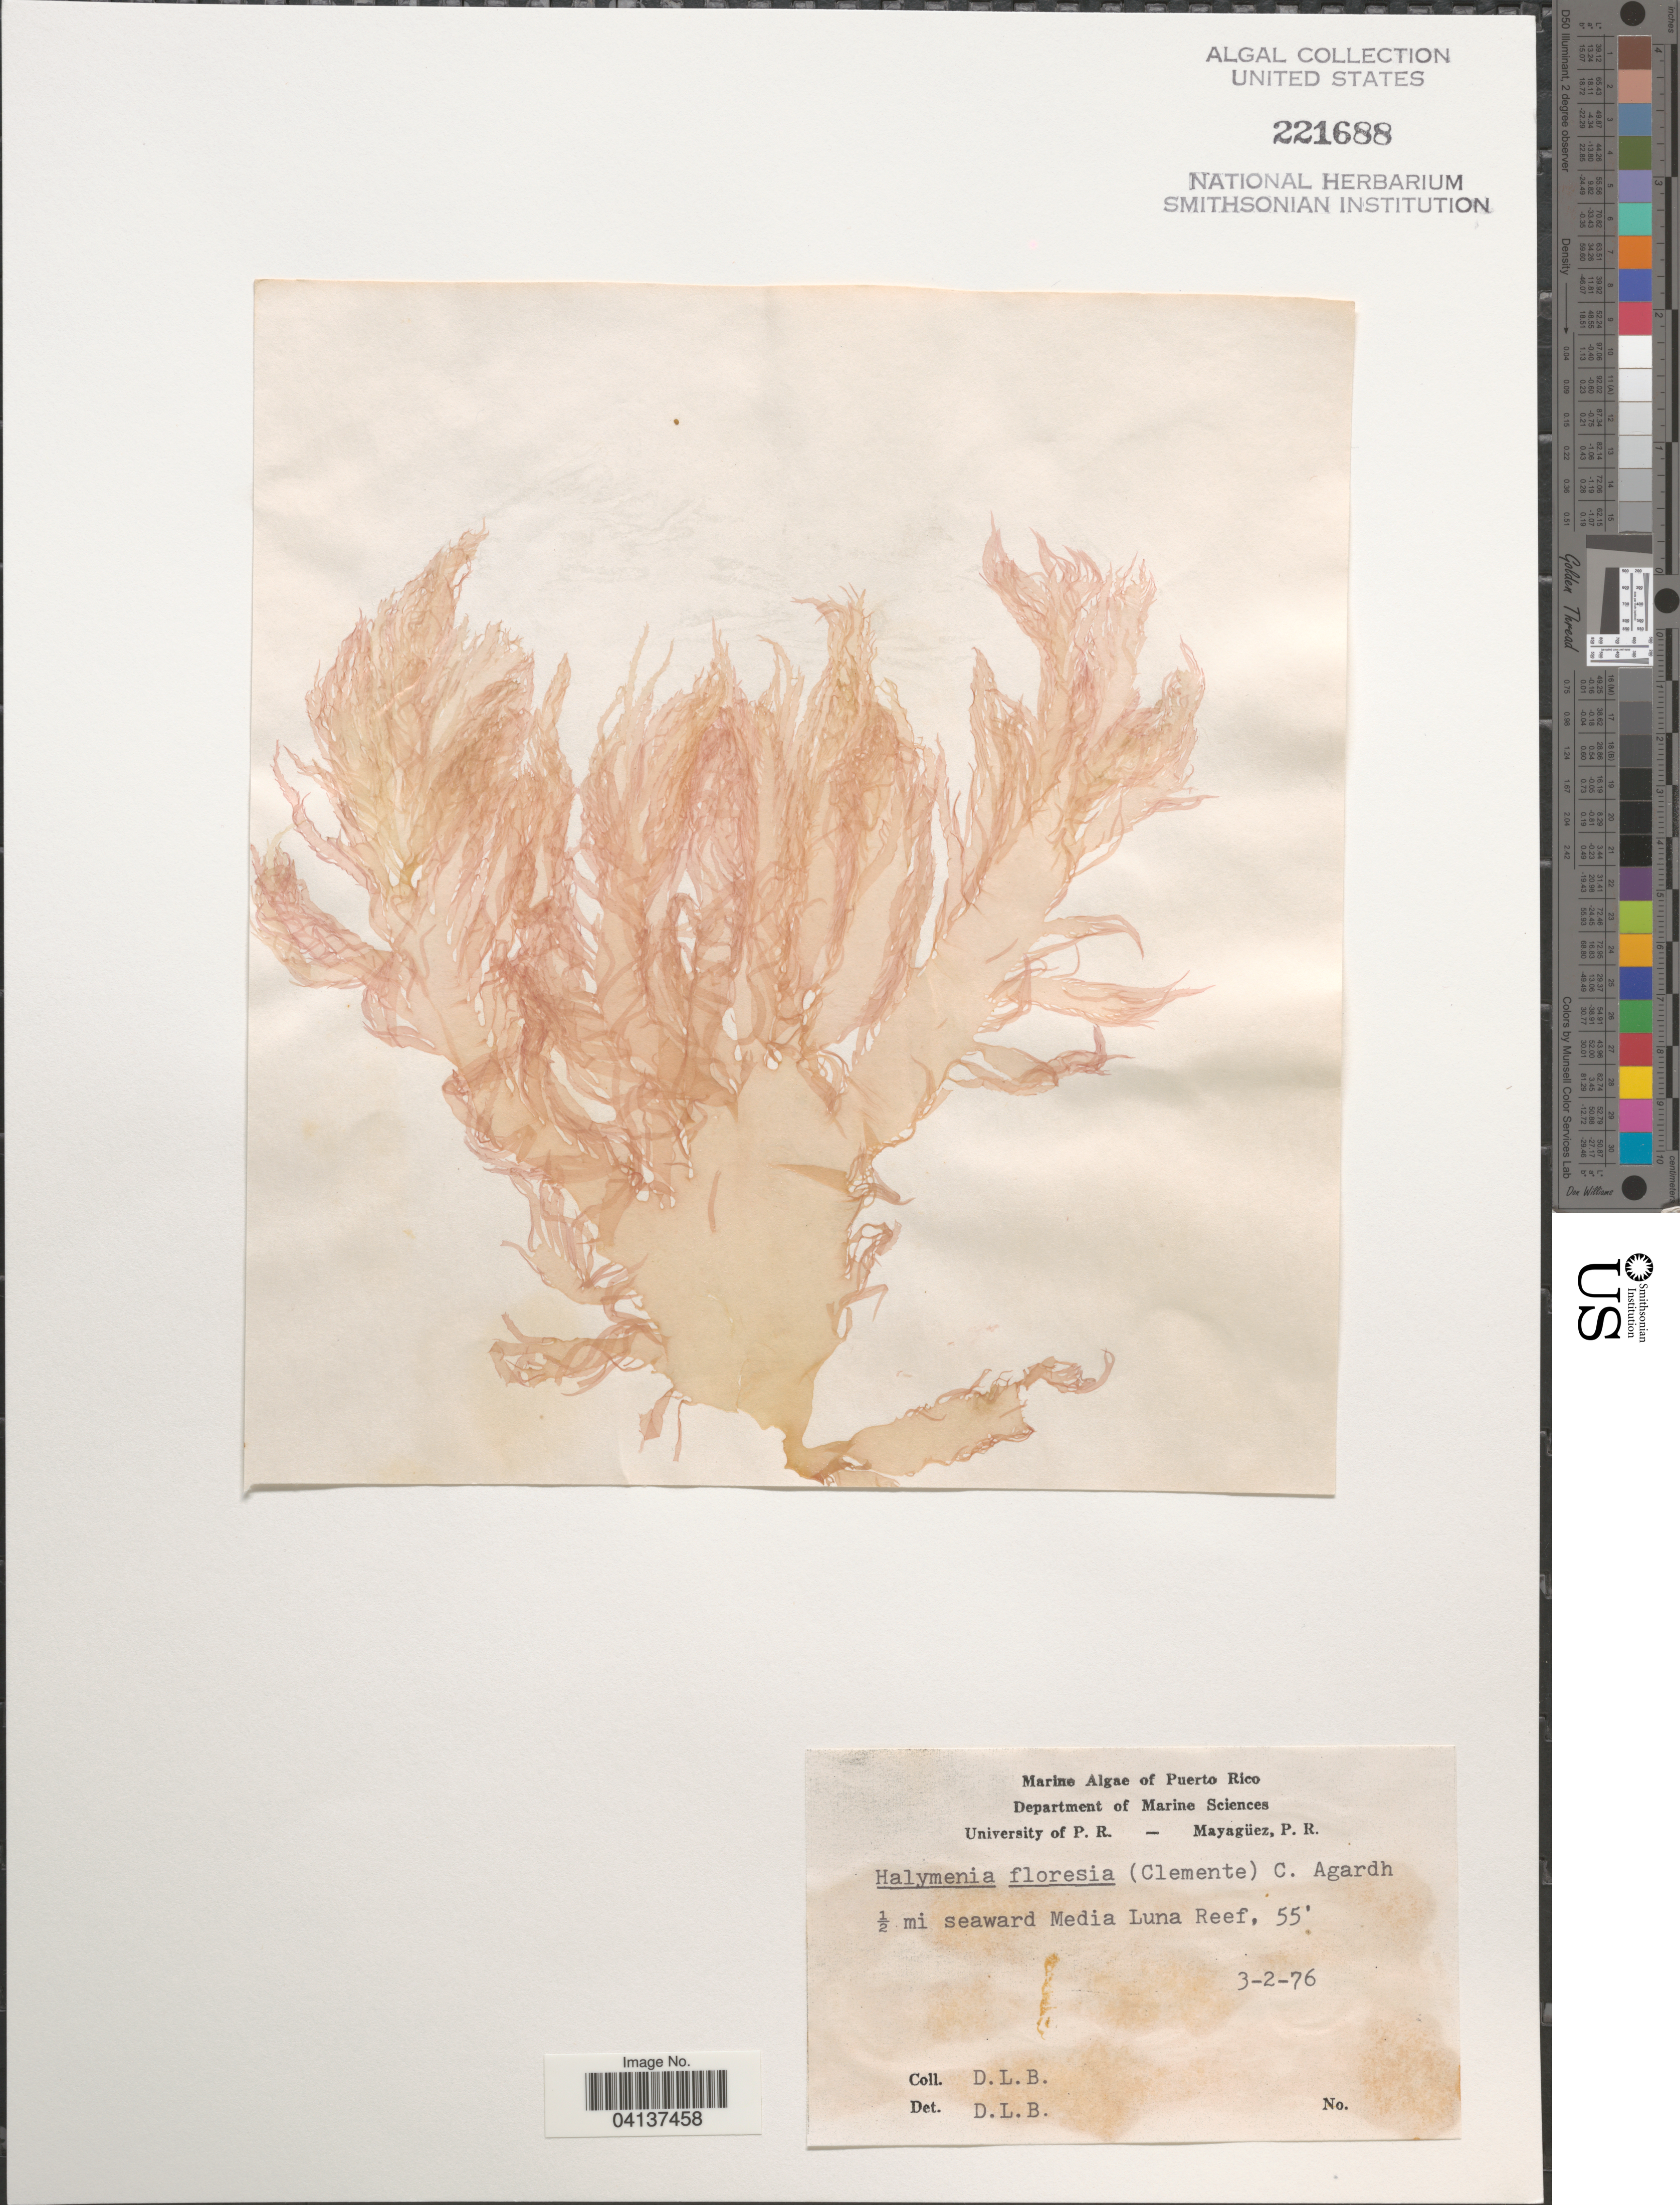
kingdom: Plantae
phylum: Rhodophyta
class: Florideophyceae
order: Halymeniales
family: Halymeniaceae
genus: Halymenia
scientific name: Halymenia floresii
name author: (Clemente) C. Agardh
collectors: D. L. B.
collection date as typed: Transcribed d/m/y: 2/3/76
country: Puerto Rico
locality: ½ mi seaward Media Luna Reef.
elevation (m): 17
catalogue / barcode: US 221688